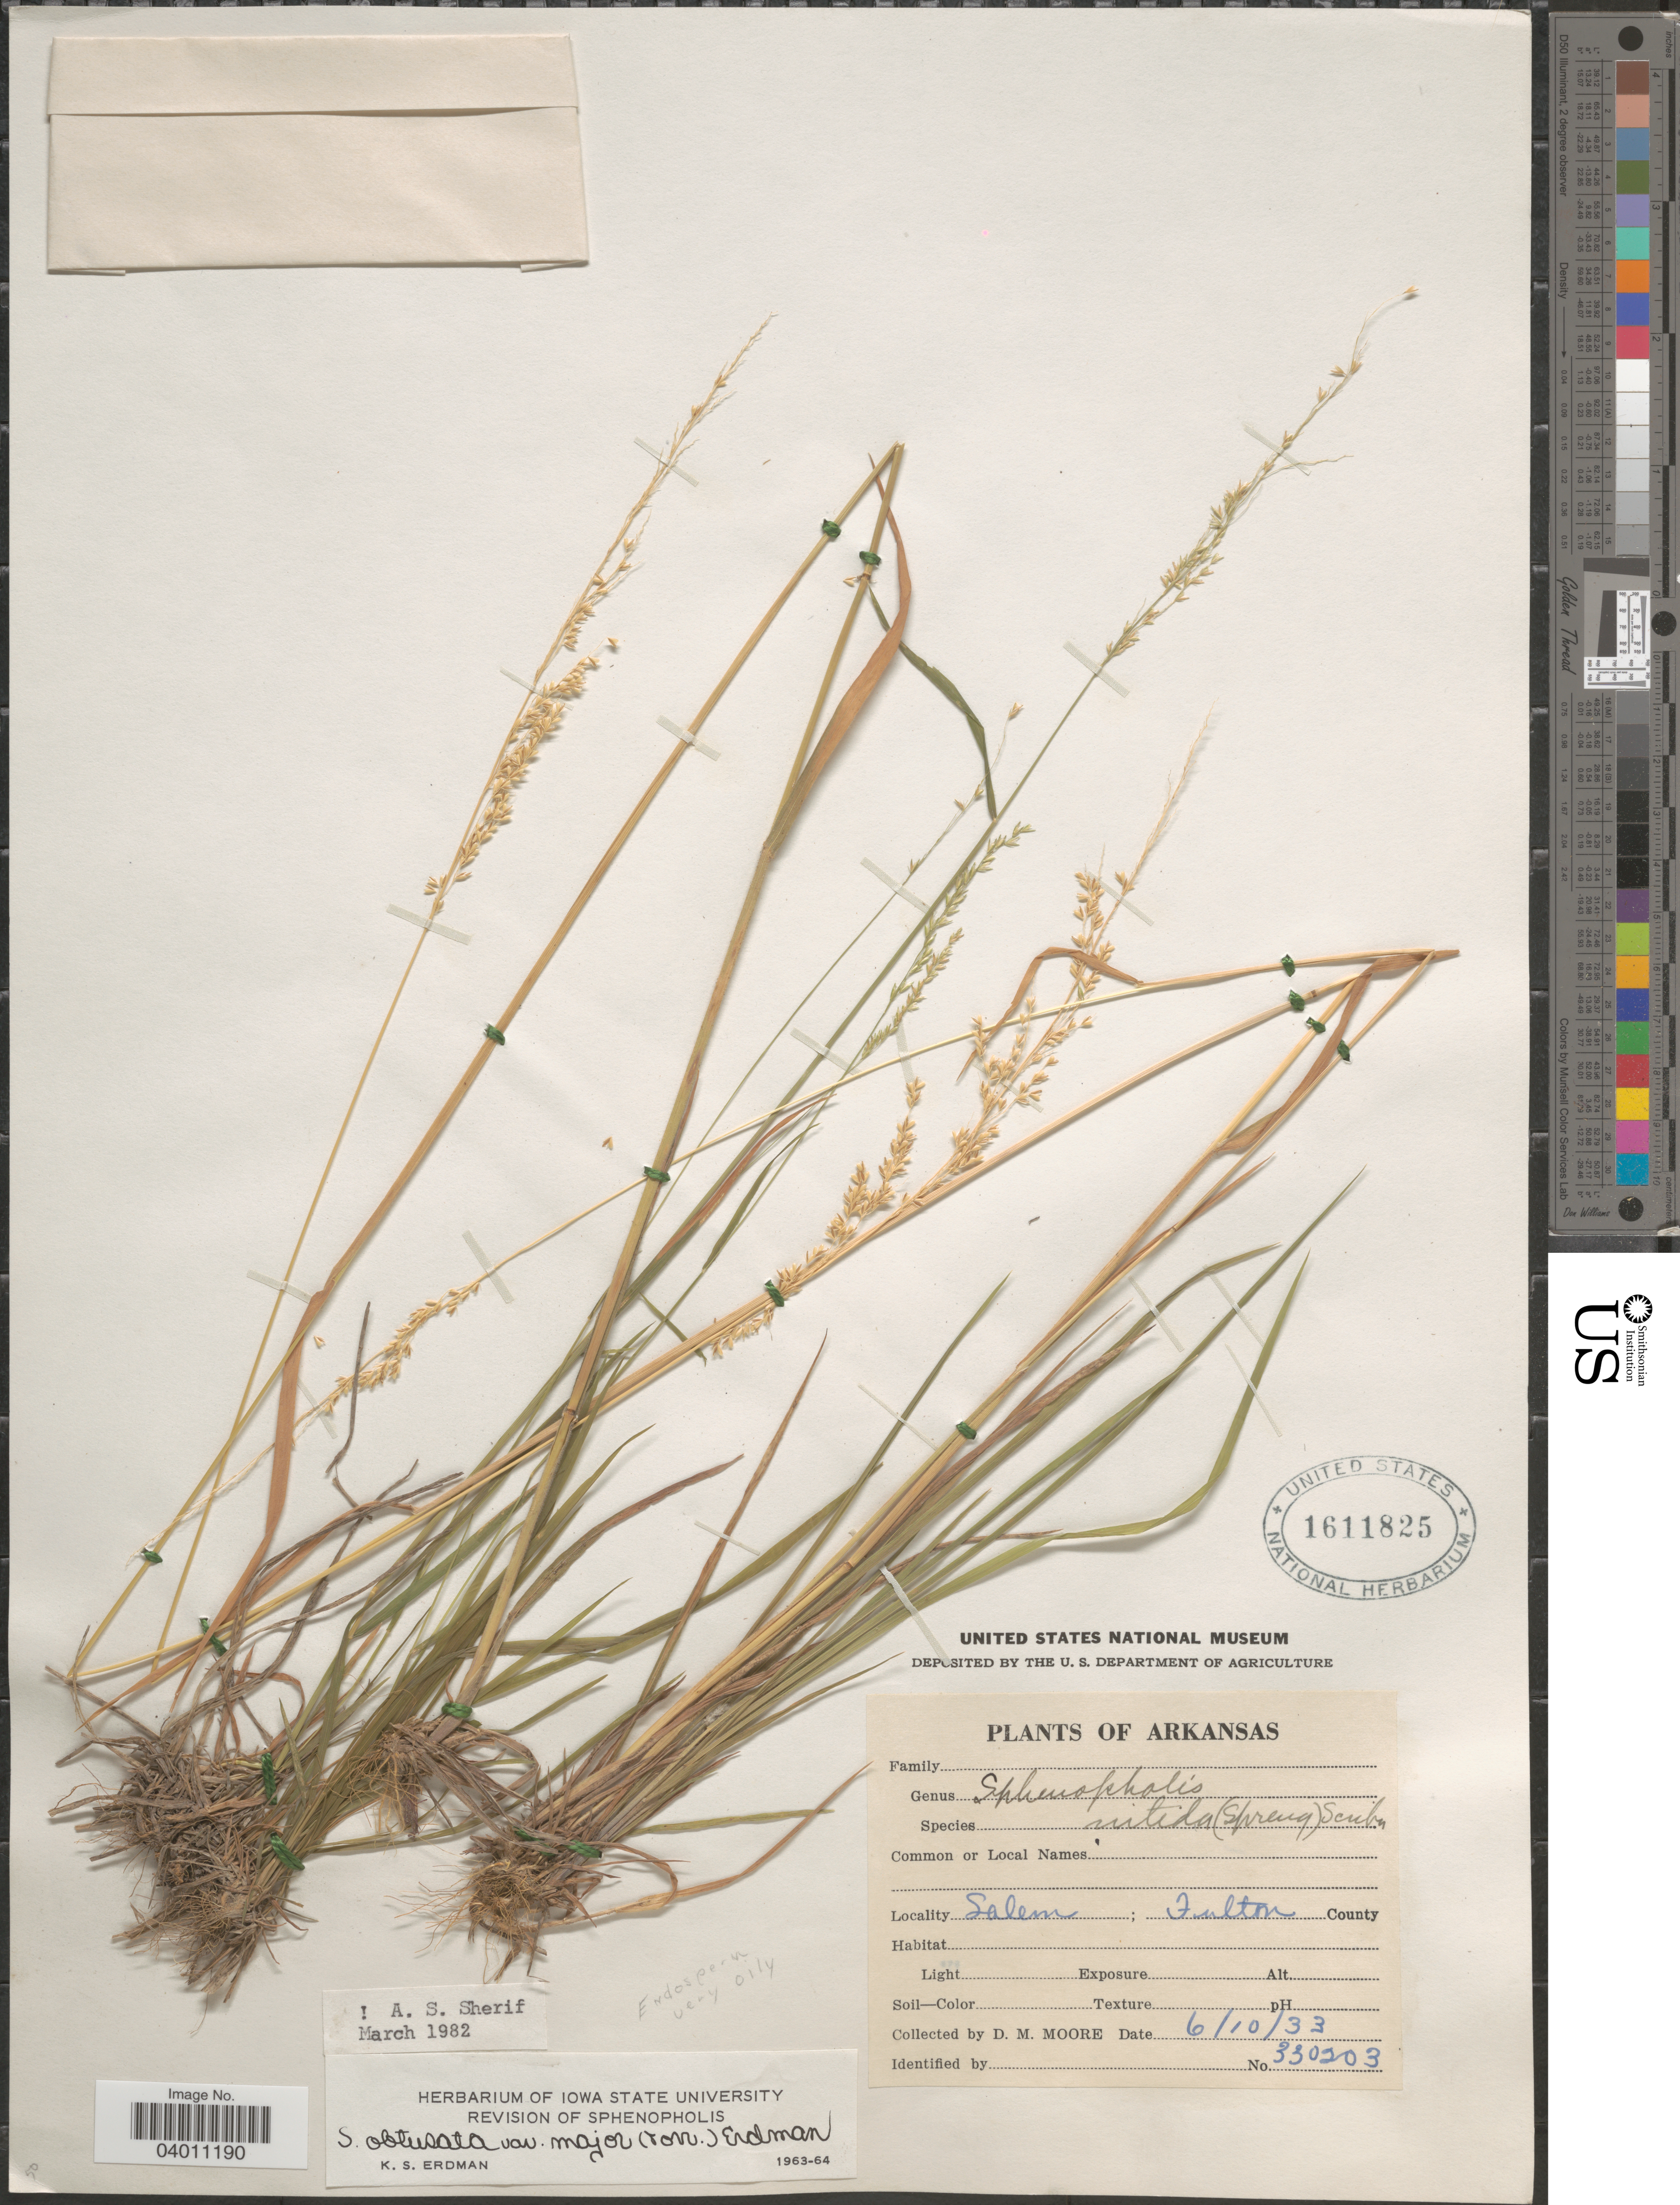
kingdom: Plantae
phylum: Tracheophyta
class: Liliopsida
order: Poales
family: Poaceae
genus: Sphenopholis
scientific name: Sphenopholis intermedia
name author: (Rydb.) Rydb.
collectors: D. Moore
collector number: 330203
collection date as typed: Transcribed d/m/y: 10/6/33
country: United States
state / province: Arkansas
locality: Salem; Fulton County.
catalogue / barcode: US 1611825